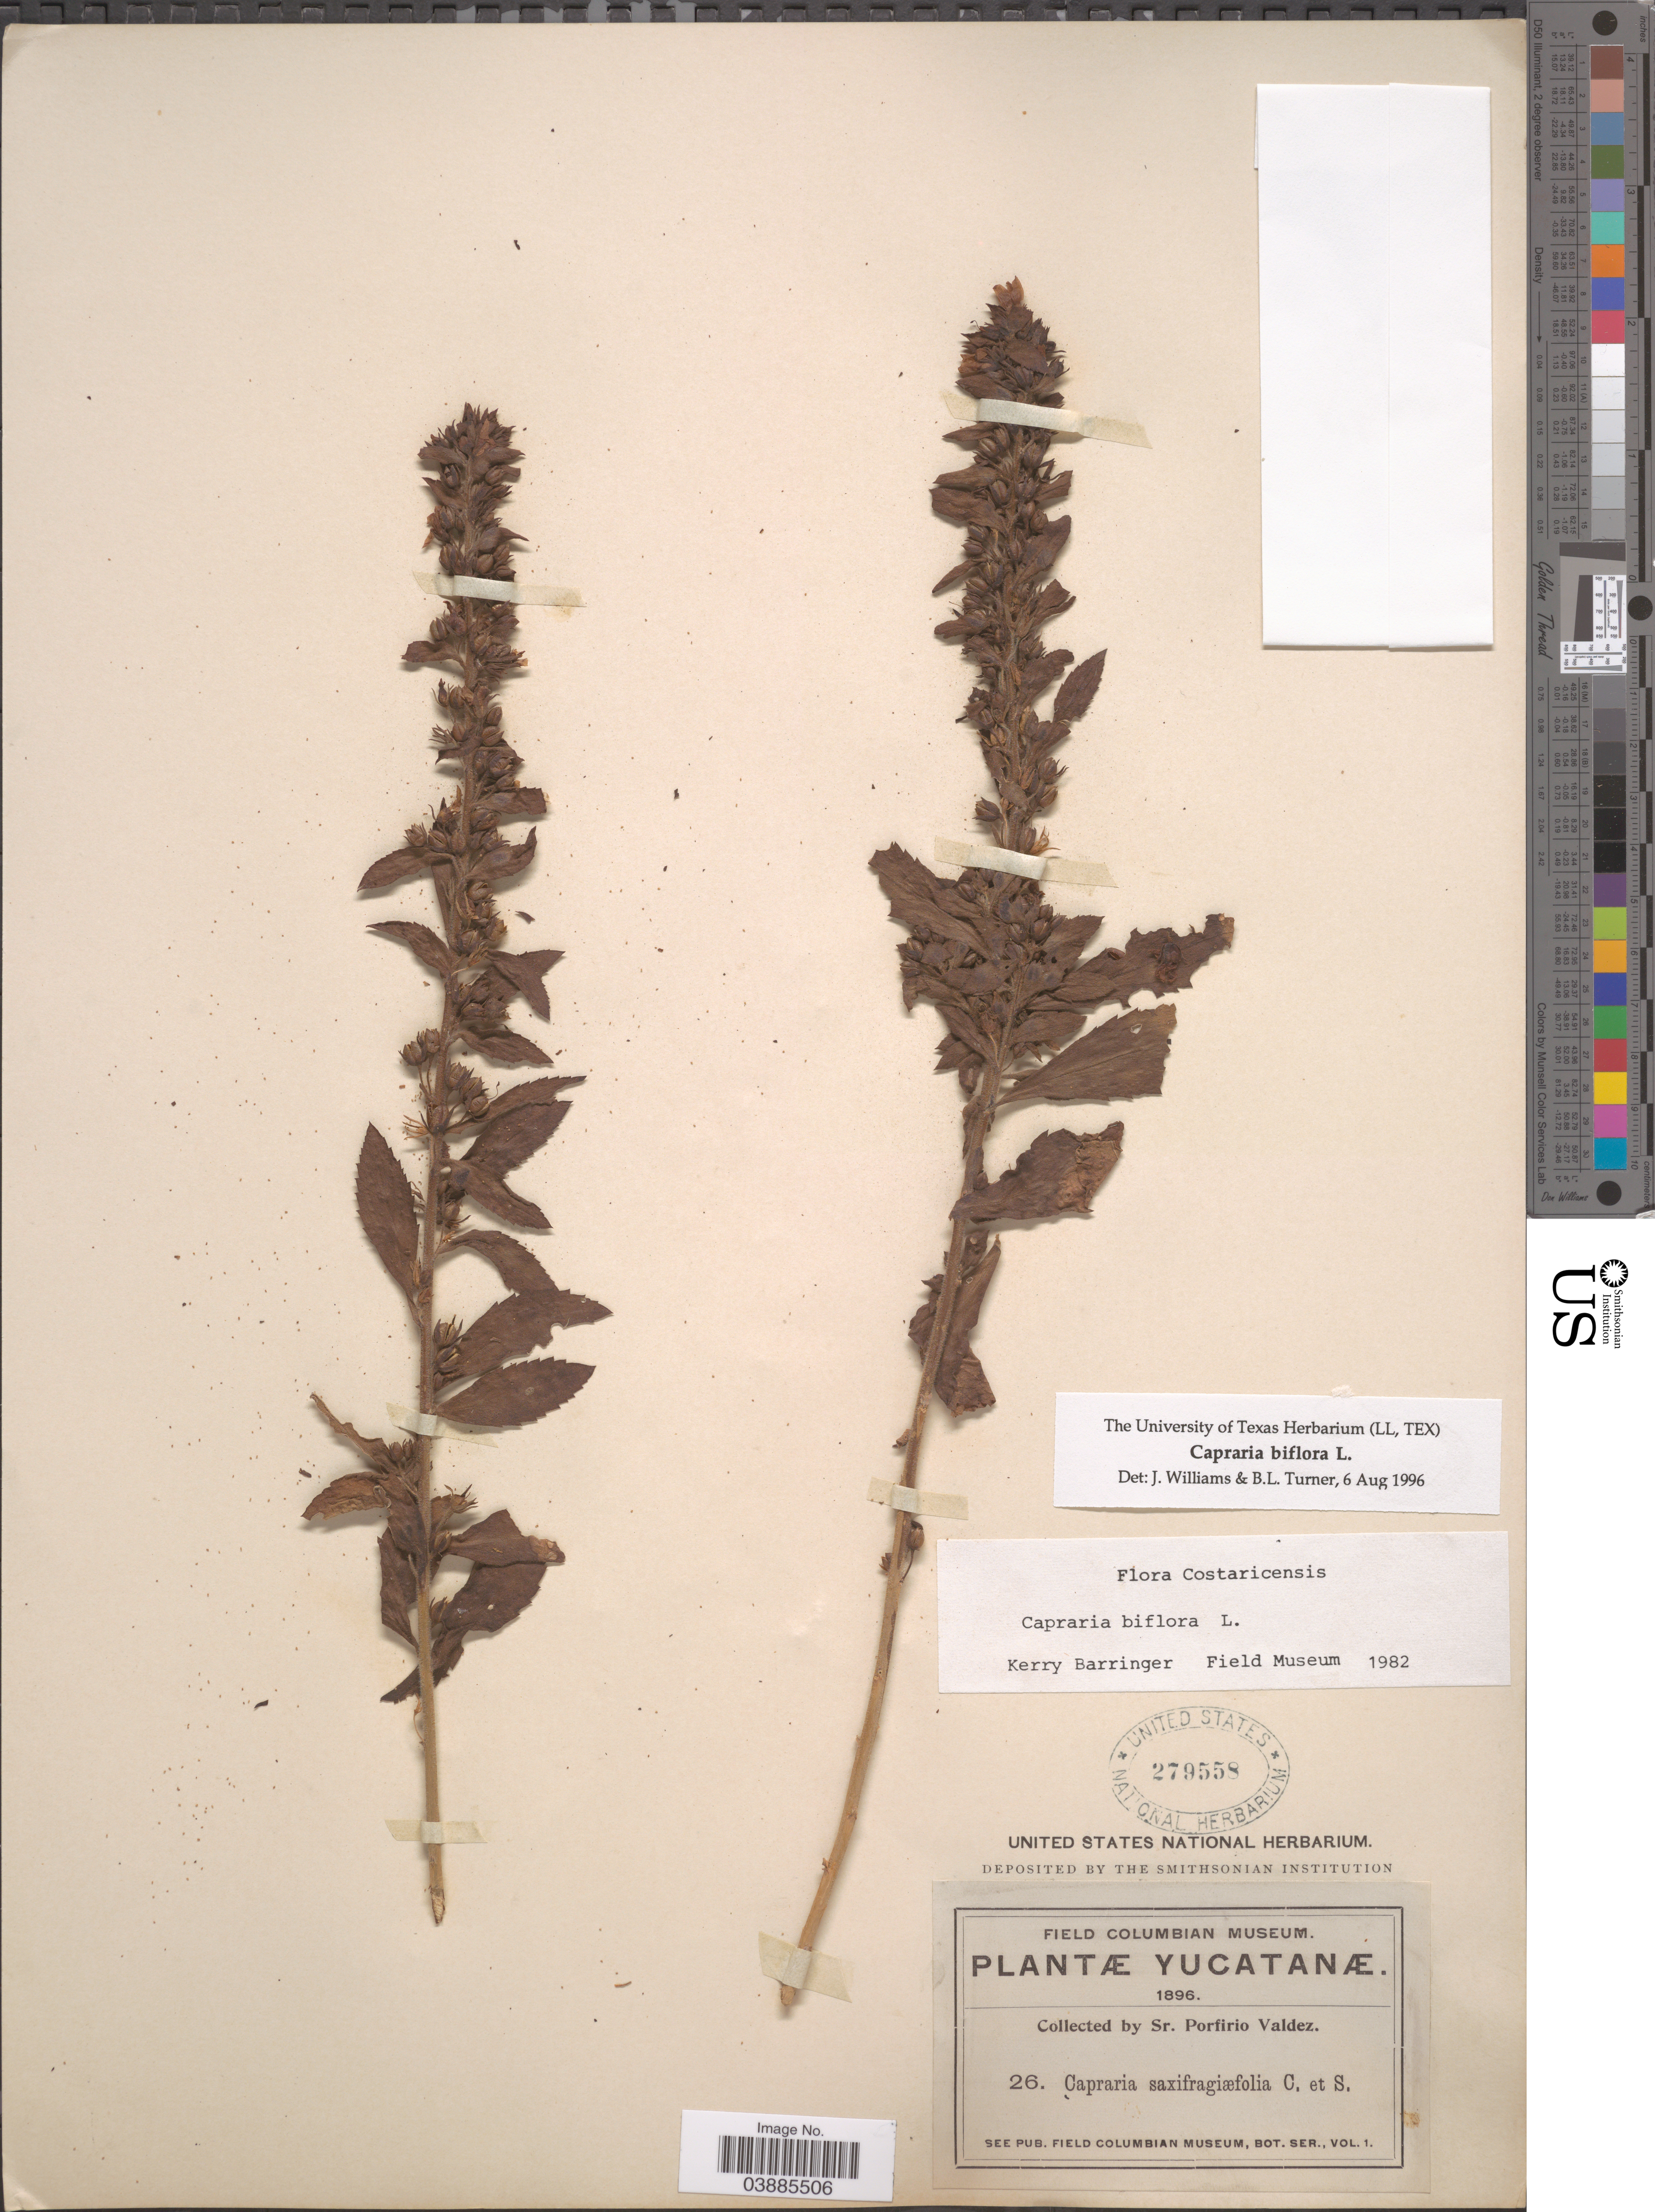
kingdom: Plantae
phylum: Tracheophyta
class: Magnoliopsida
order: Lamiales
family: Scrophulariaceae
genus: Capraria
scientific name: Capraria biflora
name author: L.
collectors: P. Valdez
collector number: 26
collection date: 1896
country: Mexico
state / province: Yucatán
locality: Yucatanæ.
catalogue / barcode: US 279558